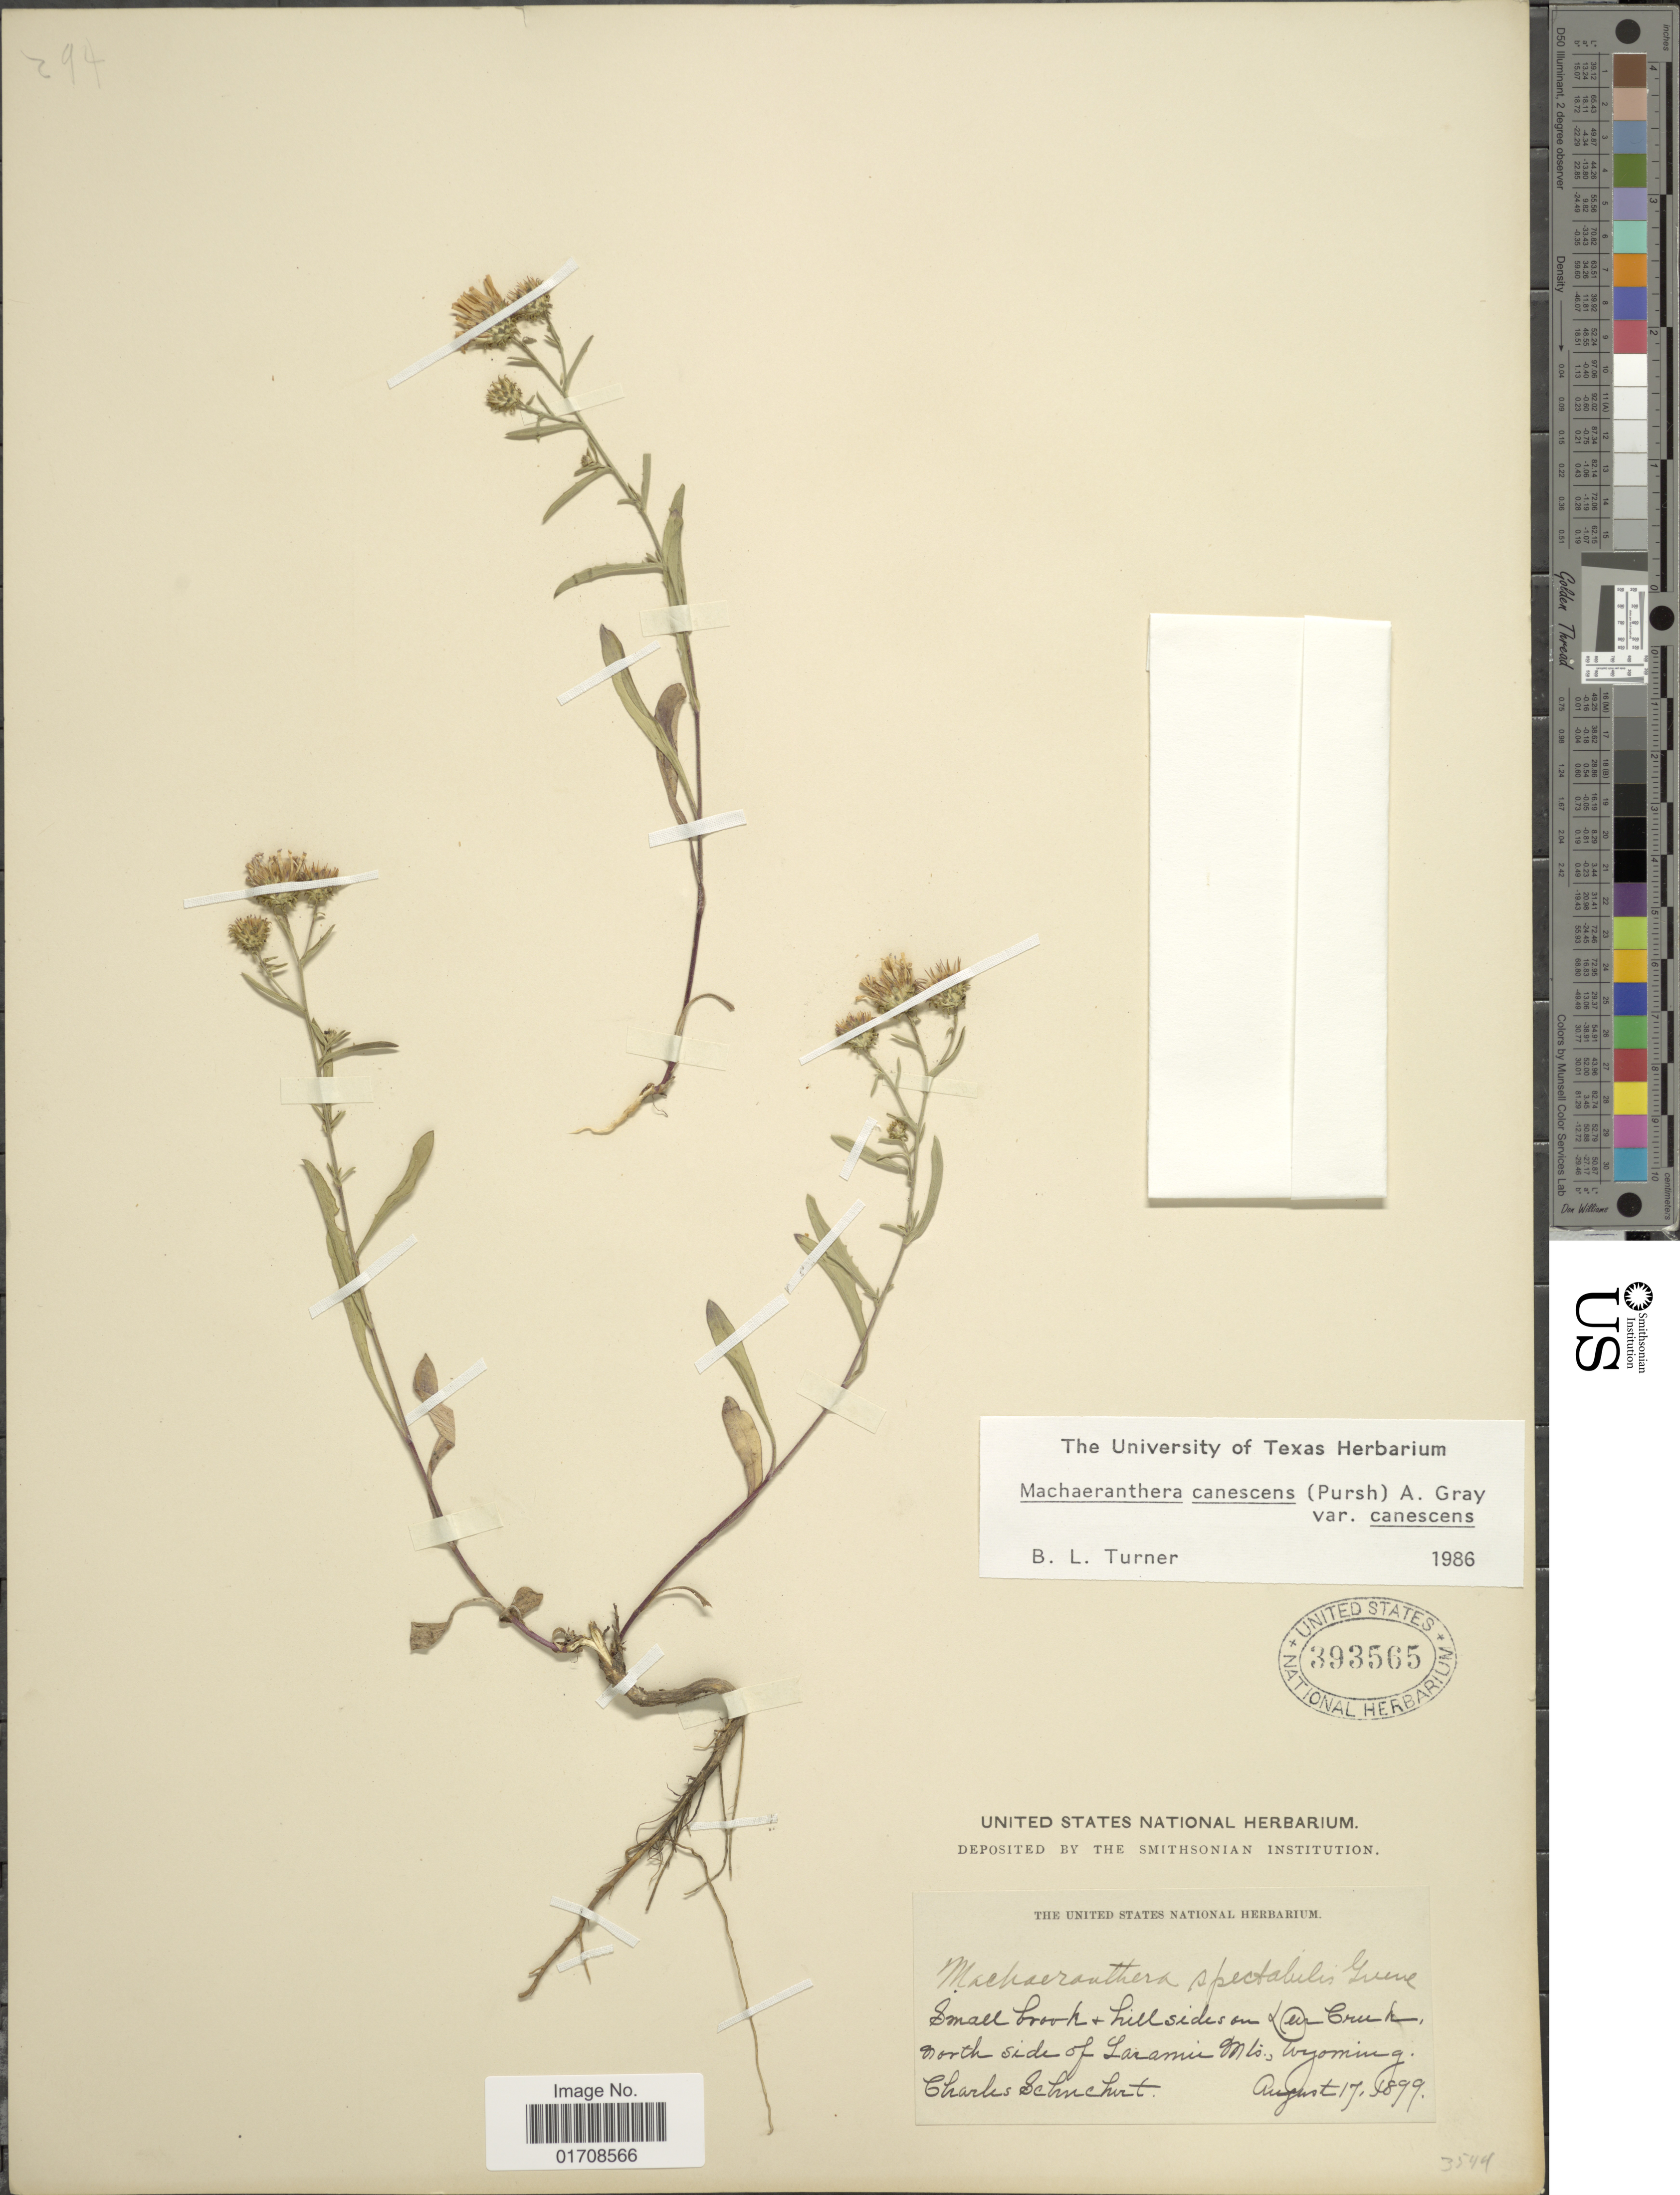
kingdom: Plantae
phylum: Tracheophyta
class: Magnoliopsida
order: Asterales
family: Asteraceae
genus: Machaeranthera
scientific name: Machaeranthera canescens var. canescens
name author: (Pursh) A. Gray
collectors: C. Schuchert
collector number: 3544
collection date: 1899-08-17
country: United States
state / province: Wyoming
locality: On Deer Creek, north side of Laramie Mts.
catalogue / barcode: US 393565